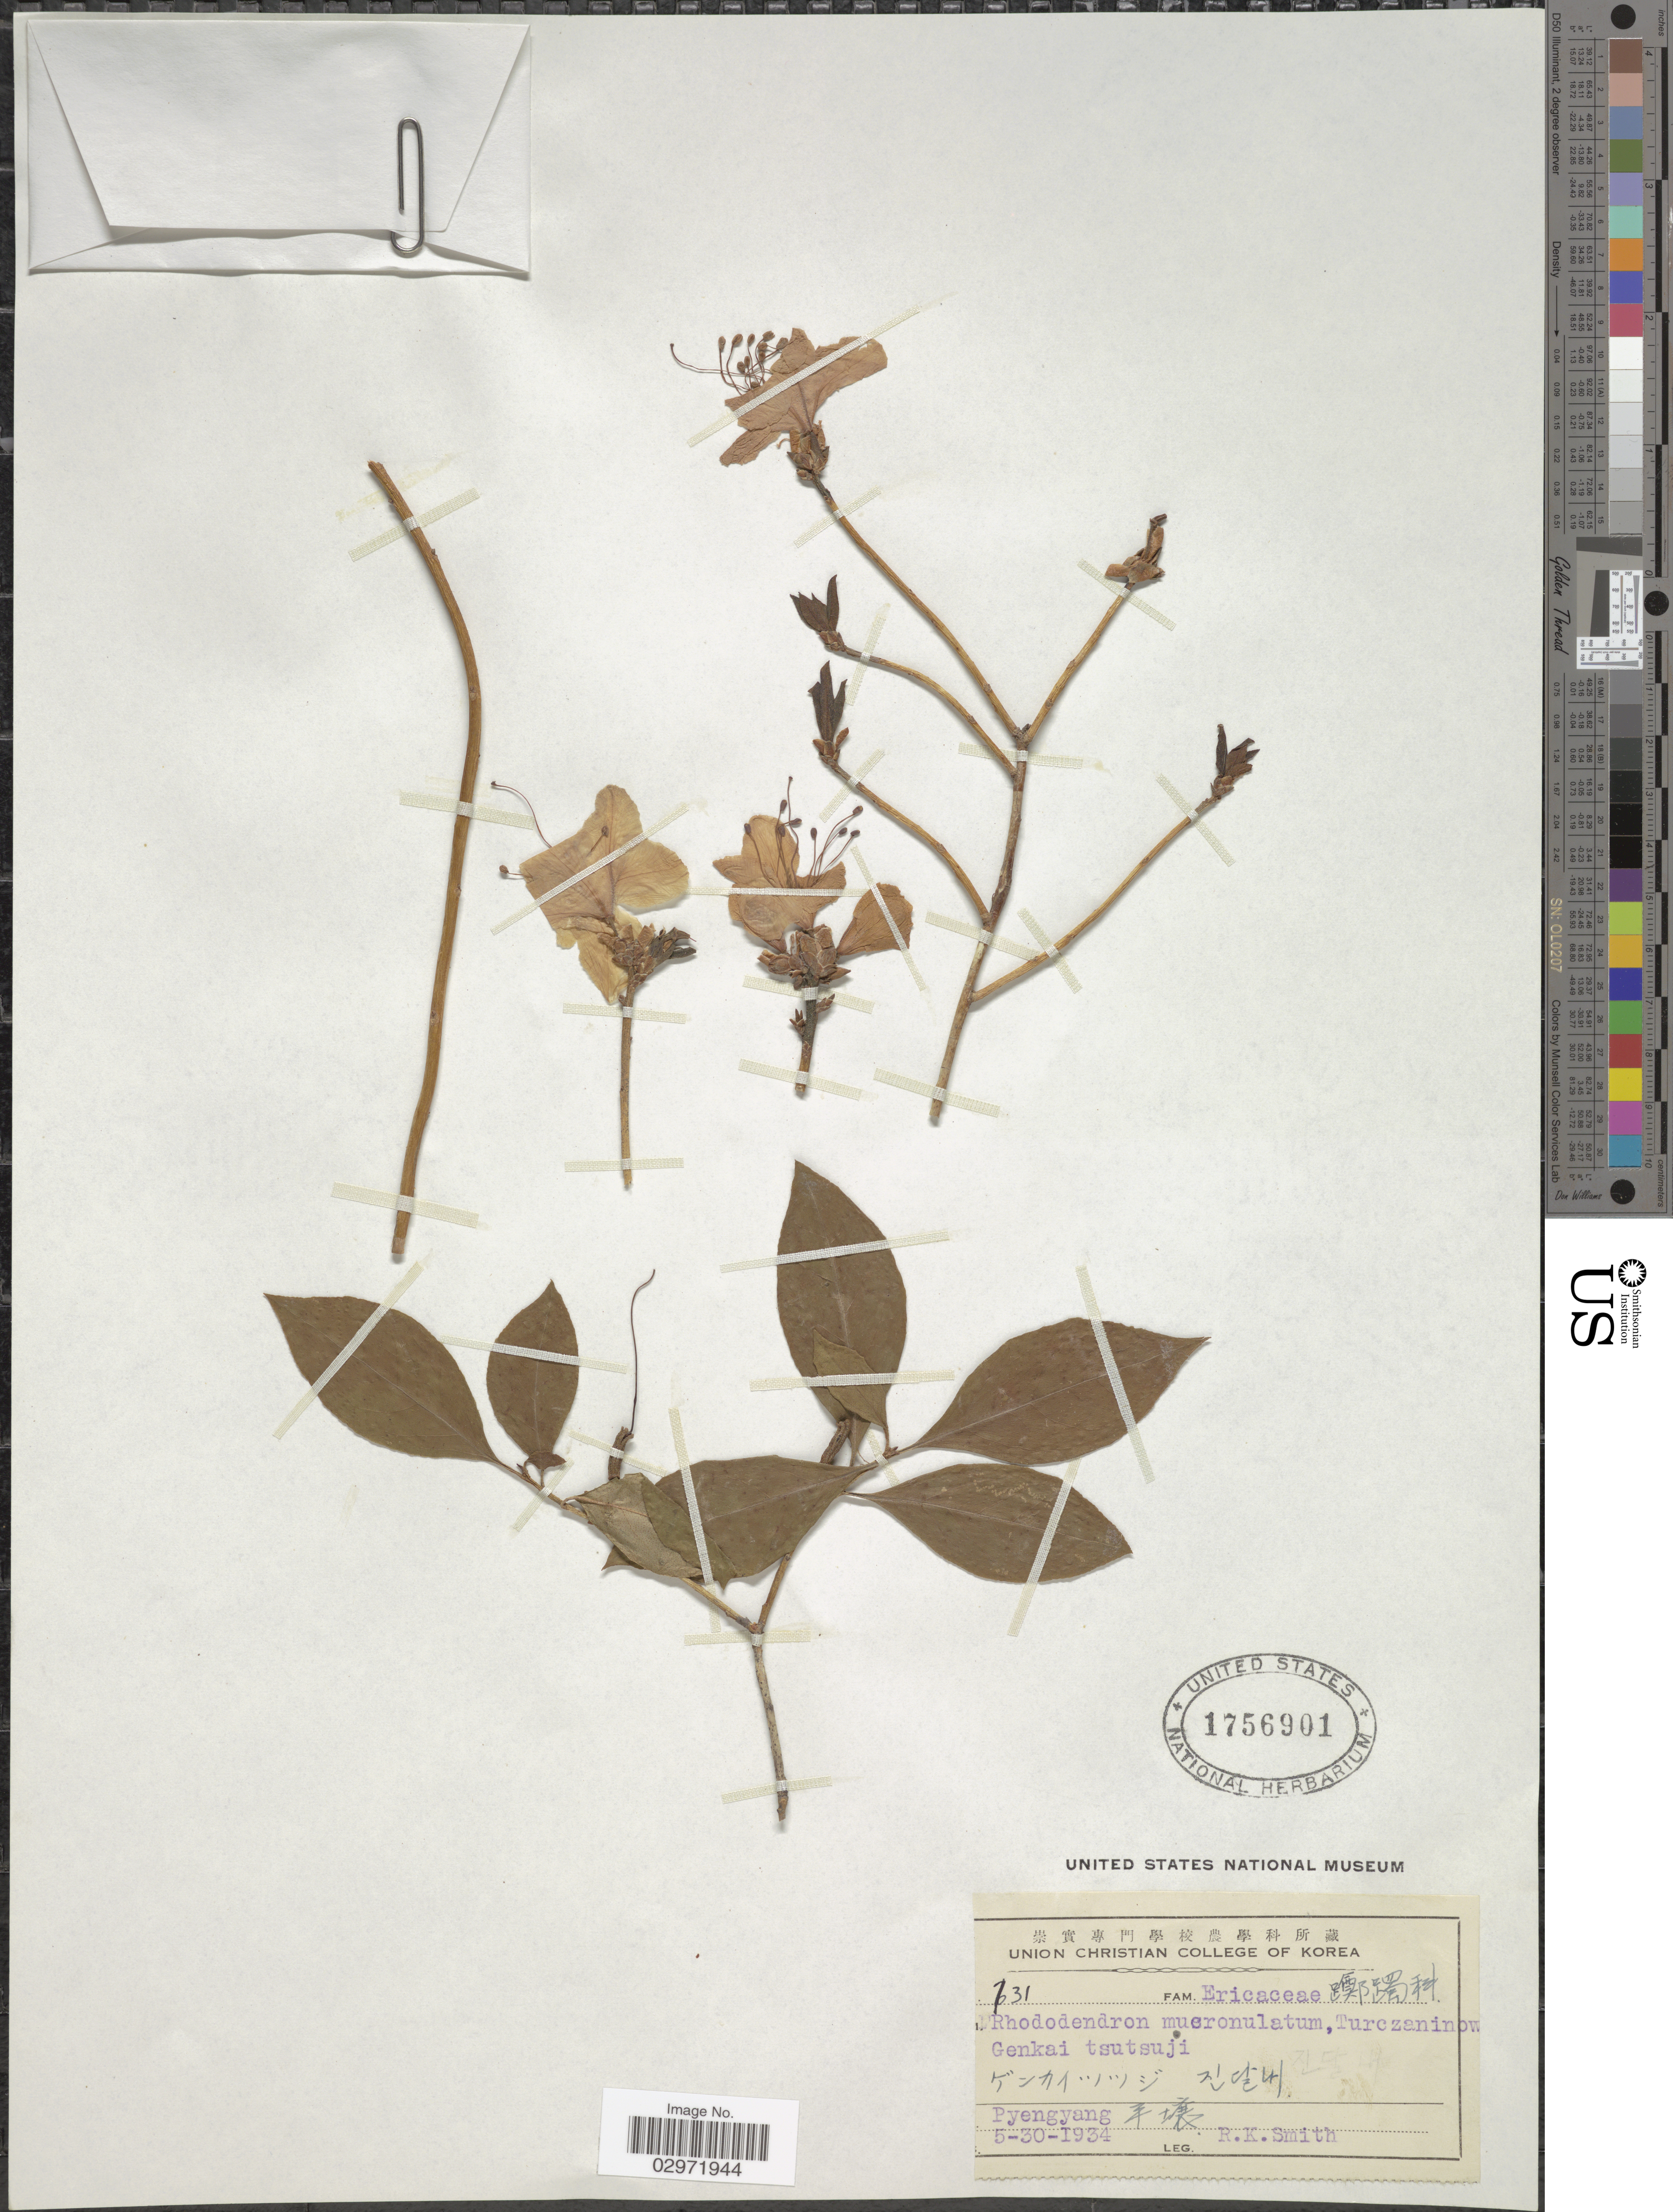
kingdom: Plantae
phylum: Tracheophyta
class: Magnoliopsida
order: Ericales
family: Ericaceae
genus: Rhododendron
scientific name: Rhododendron mucronulatum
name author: Turcz.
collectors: R. Smith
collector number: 631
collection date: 1934-05-30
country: North Korea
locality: Pyengyang.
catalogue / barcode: US 1756901